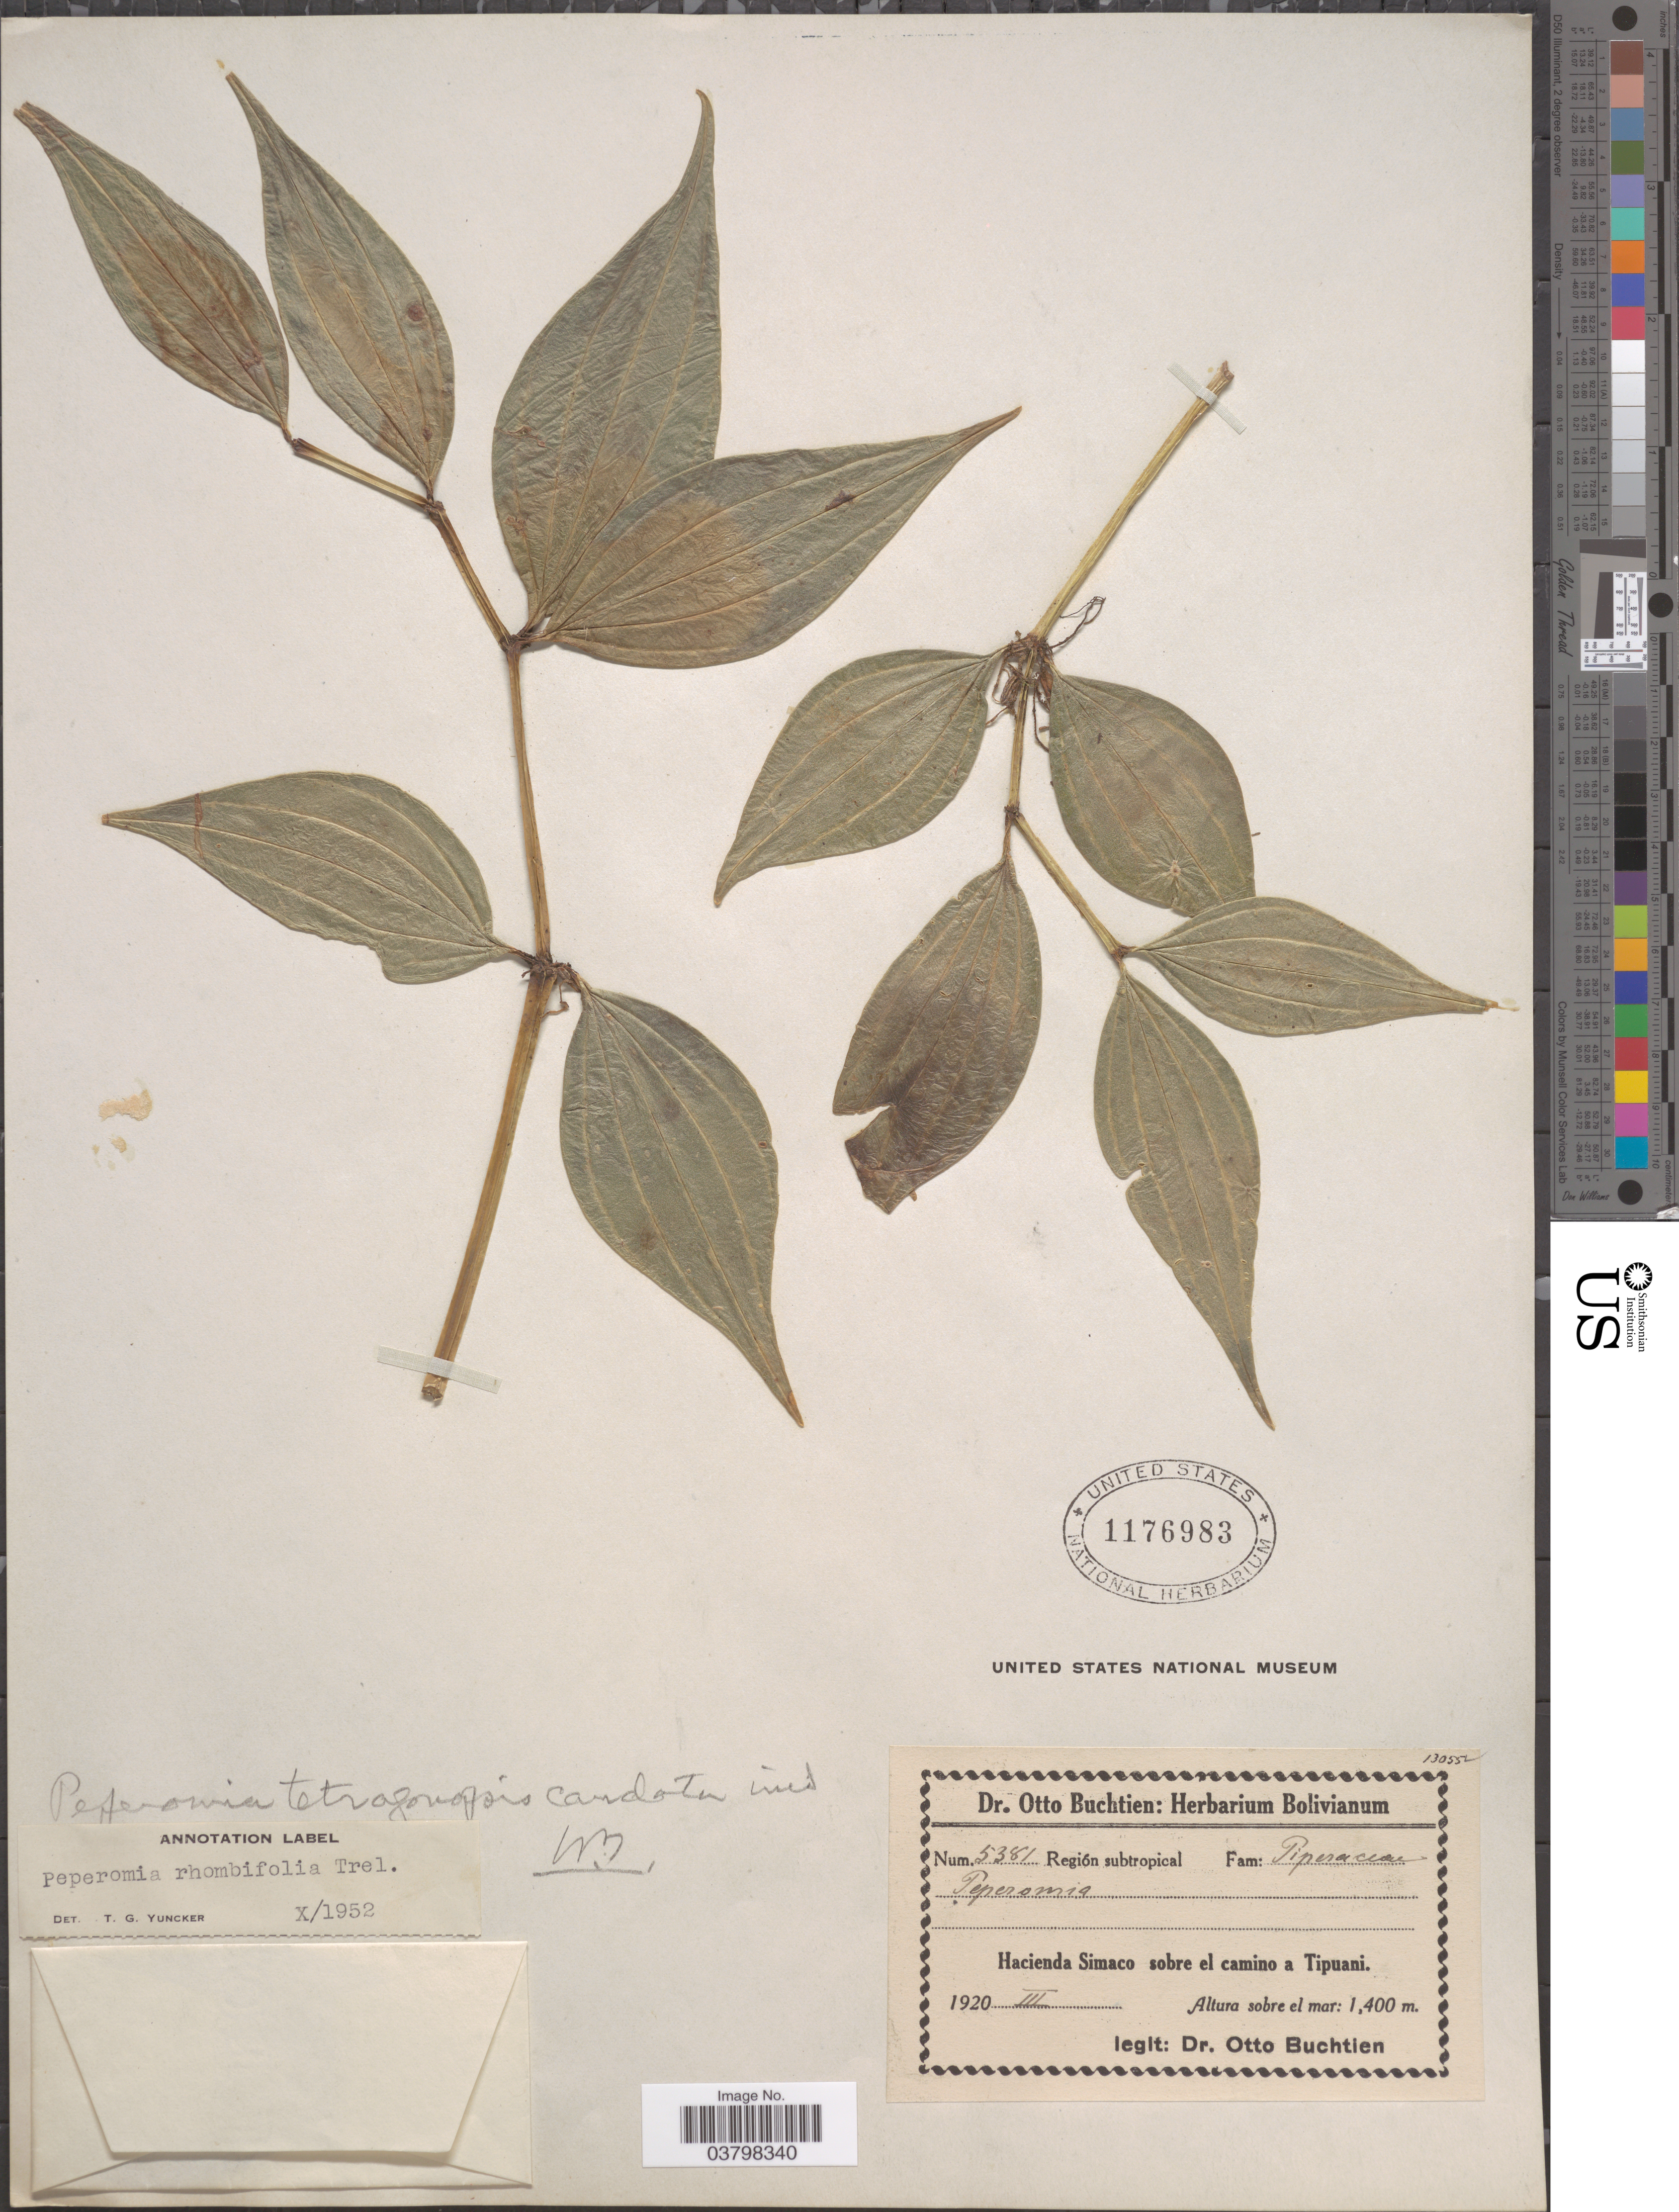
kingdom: Plantae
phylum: Tracheophyta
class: Magnoliopsida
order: Piperales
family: Piperaceae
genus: Peperomia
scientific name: Peperomia tetragona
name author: Ruiz & Pav.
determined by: Jiménez, José Estaban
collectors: O. Buchtien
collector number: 5381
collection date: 1920-03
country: Bolivia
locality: Región subtropical. Hacienda Simaco sobre el camino a Tipuani.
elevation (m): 1400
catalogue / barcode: US 1176983